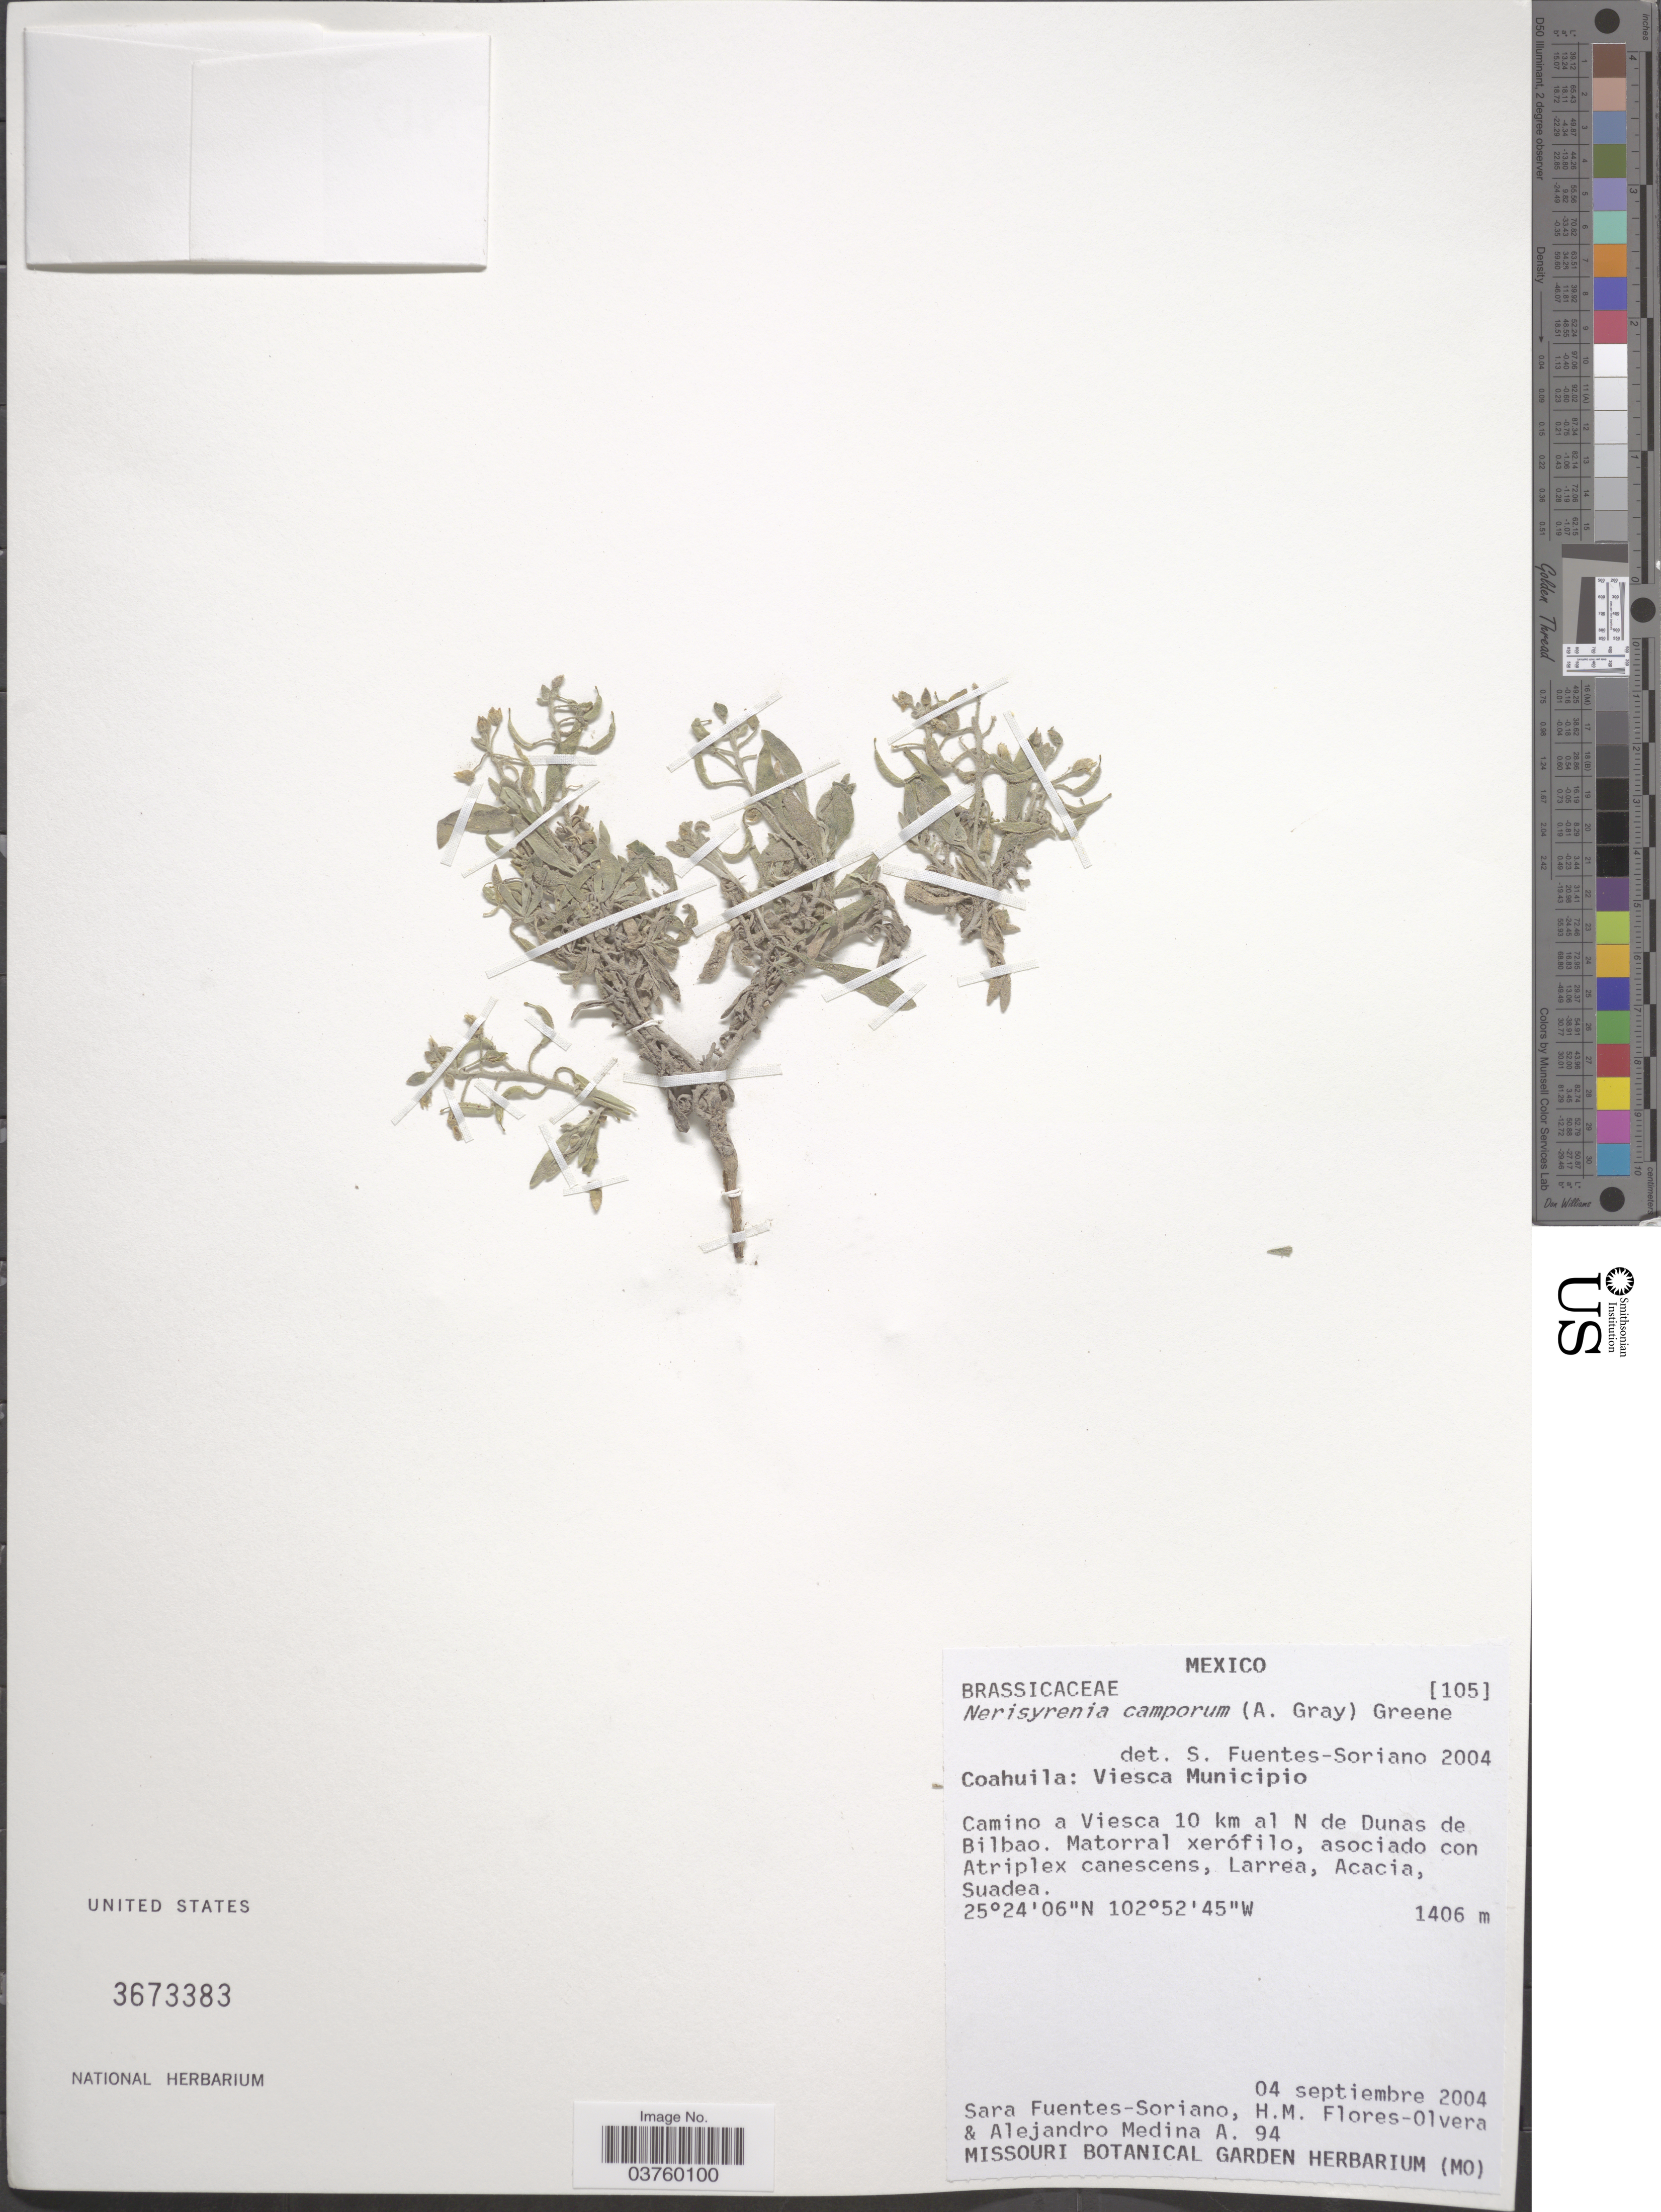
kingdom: Plantae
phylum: Tracheophyta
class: Magnoliopsida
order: Brassicales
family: Brassicaceae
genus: Nerisyrenia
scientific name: Nerisyrenia camporum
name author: (A. Gray) Greene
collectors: S. Fuentes-Soriano, H. Flores Olvera & A. Medina A.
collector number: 94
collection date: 2004-09-04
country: Mexico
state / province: Coahuila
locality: Viesca Municipio. Camino a Viesca 10 km al N de Dunas de Bilbao.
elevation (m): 1406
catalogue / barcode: US 3673383